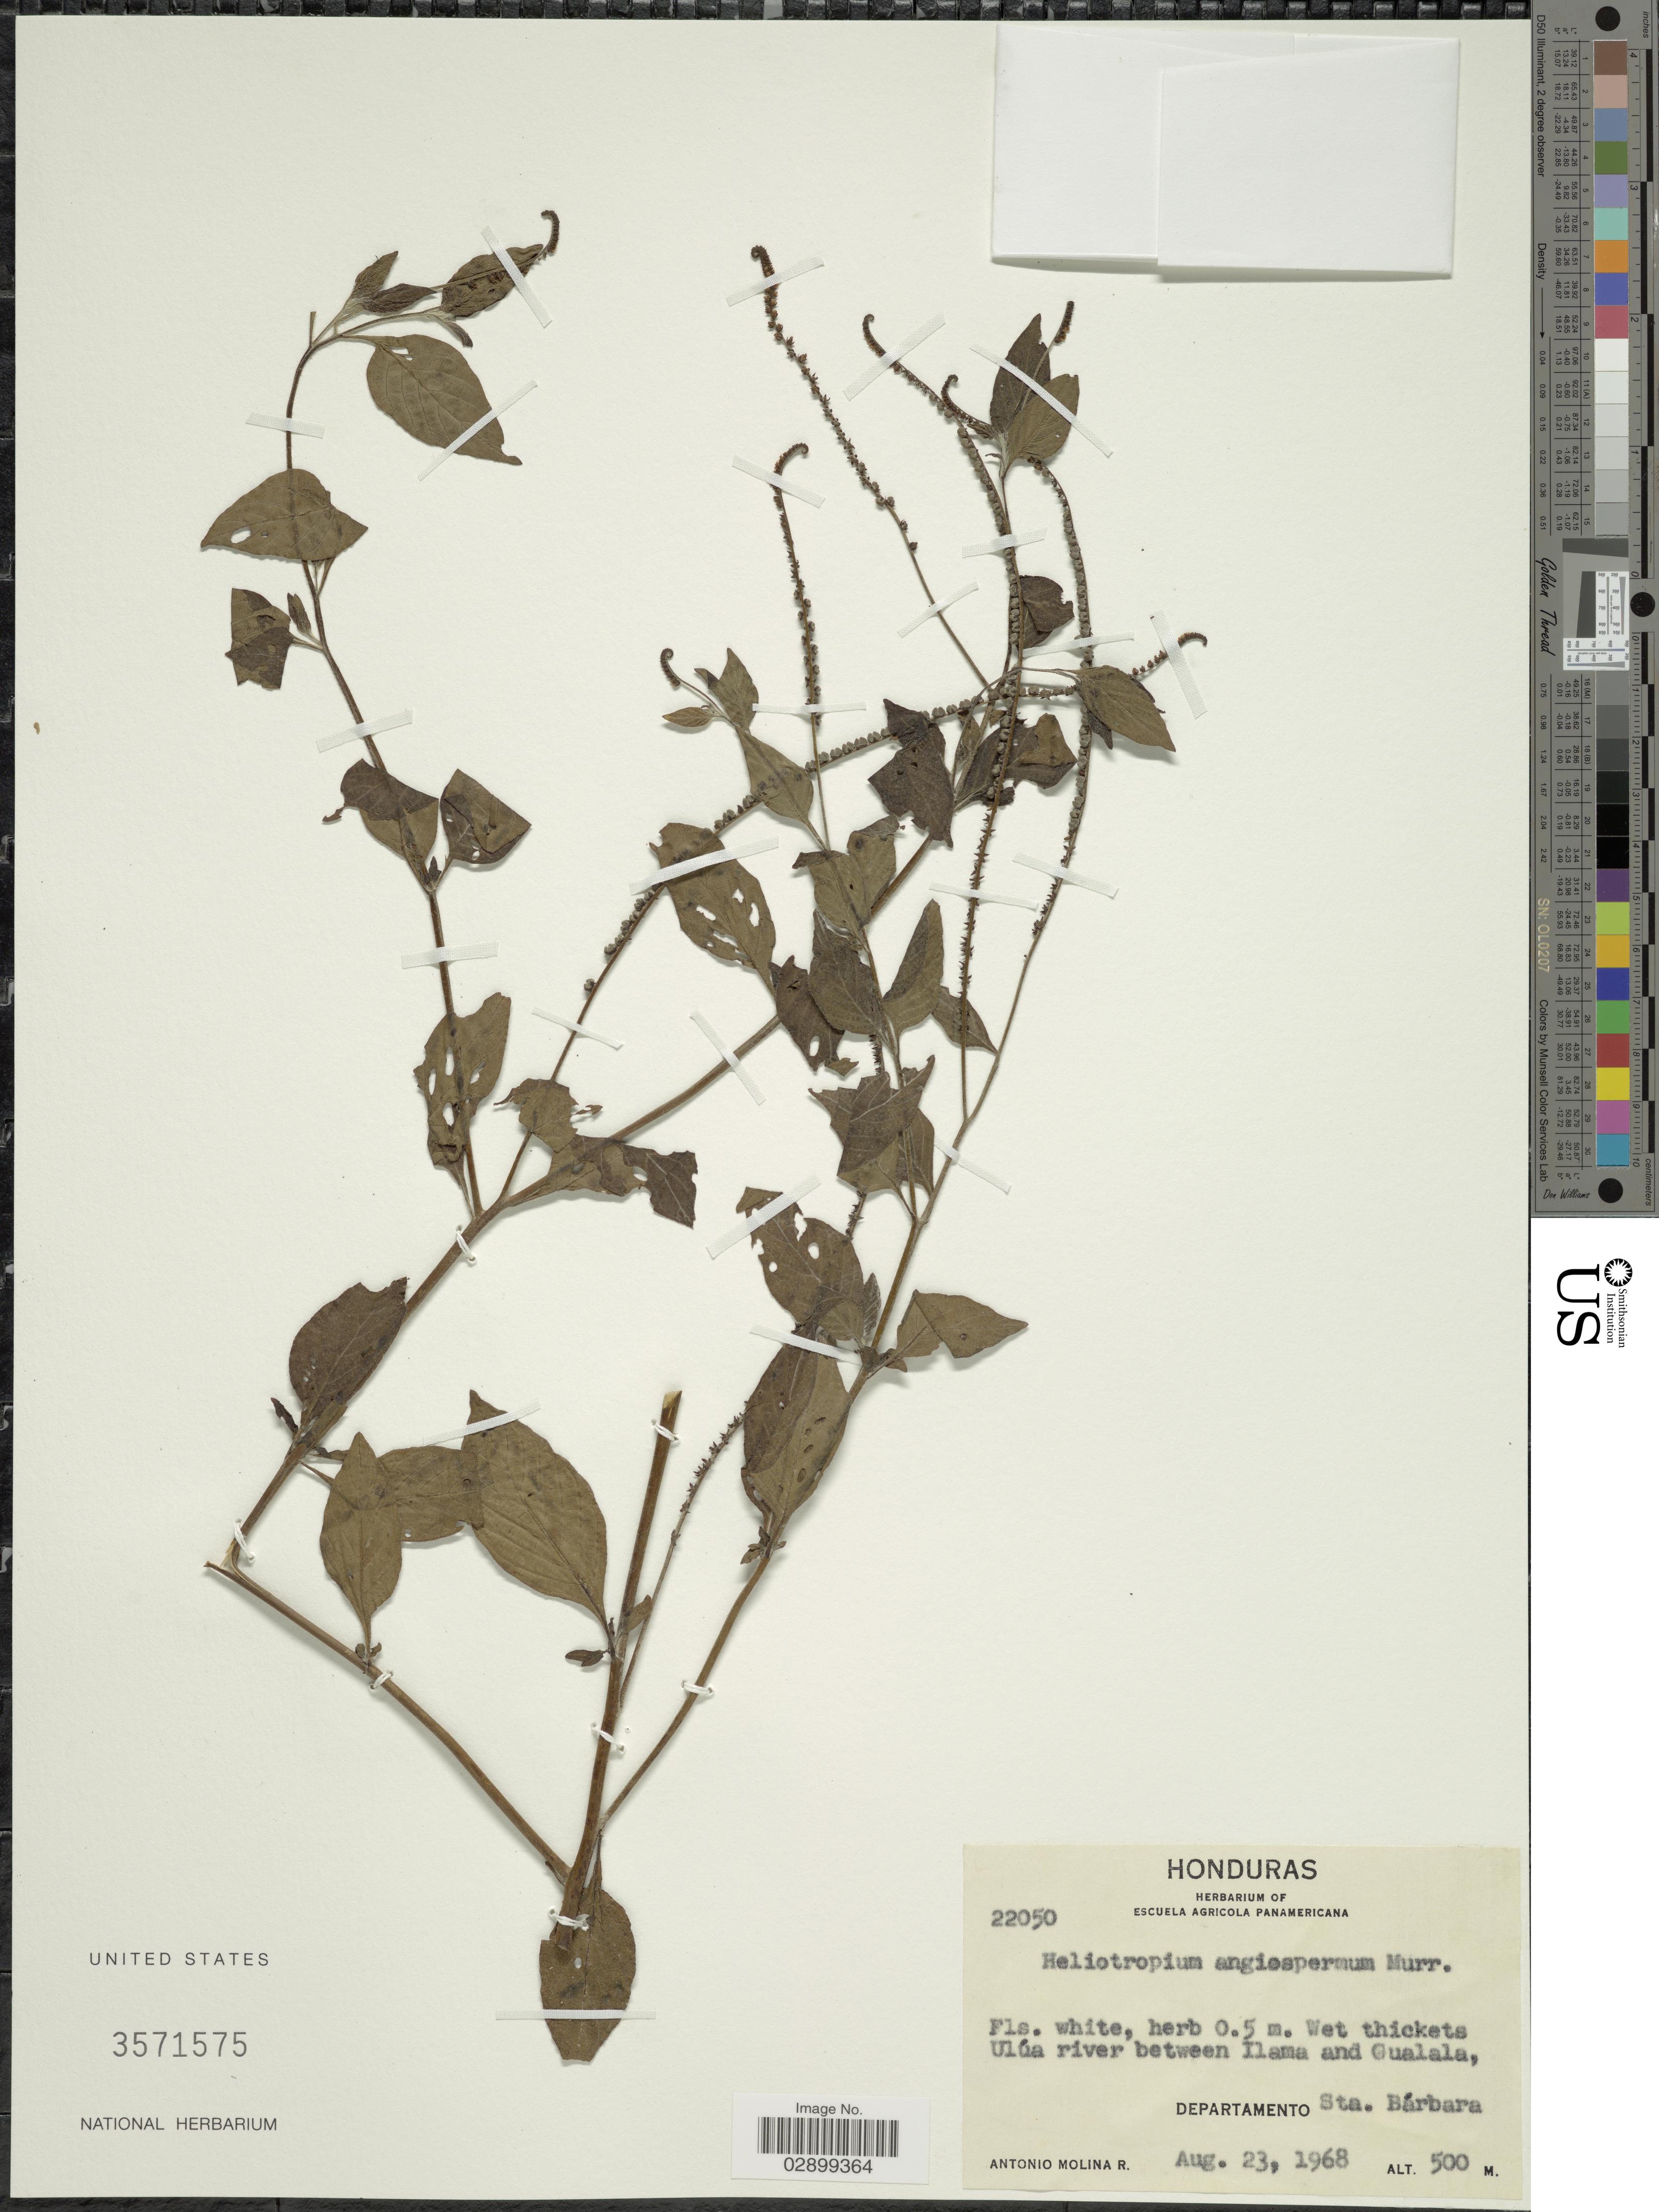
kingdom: Plantae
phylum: Tracheophyta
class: Magnoliopsida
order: Boraginales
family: Heliotropiaceae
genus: Heliotropium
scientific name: Heliotropium angiospermum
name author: Murray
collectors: A. Molina R.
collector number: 22050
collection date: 1968-08-23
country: Honduras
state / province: Santa Bárbara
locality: Wet thickets Ulúa river between Ilama and Gualala, Departamento Sta. Bárbara.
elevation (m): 500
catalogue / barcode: US 3571575